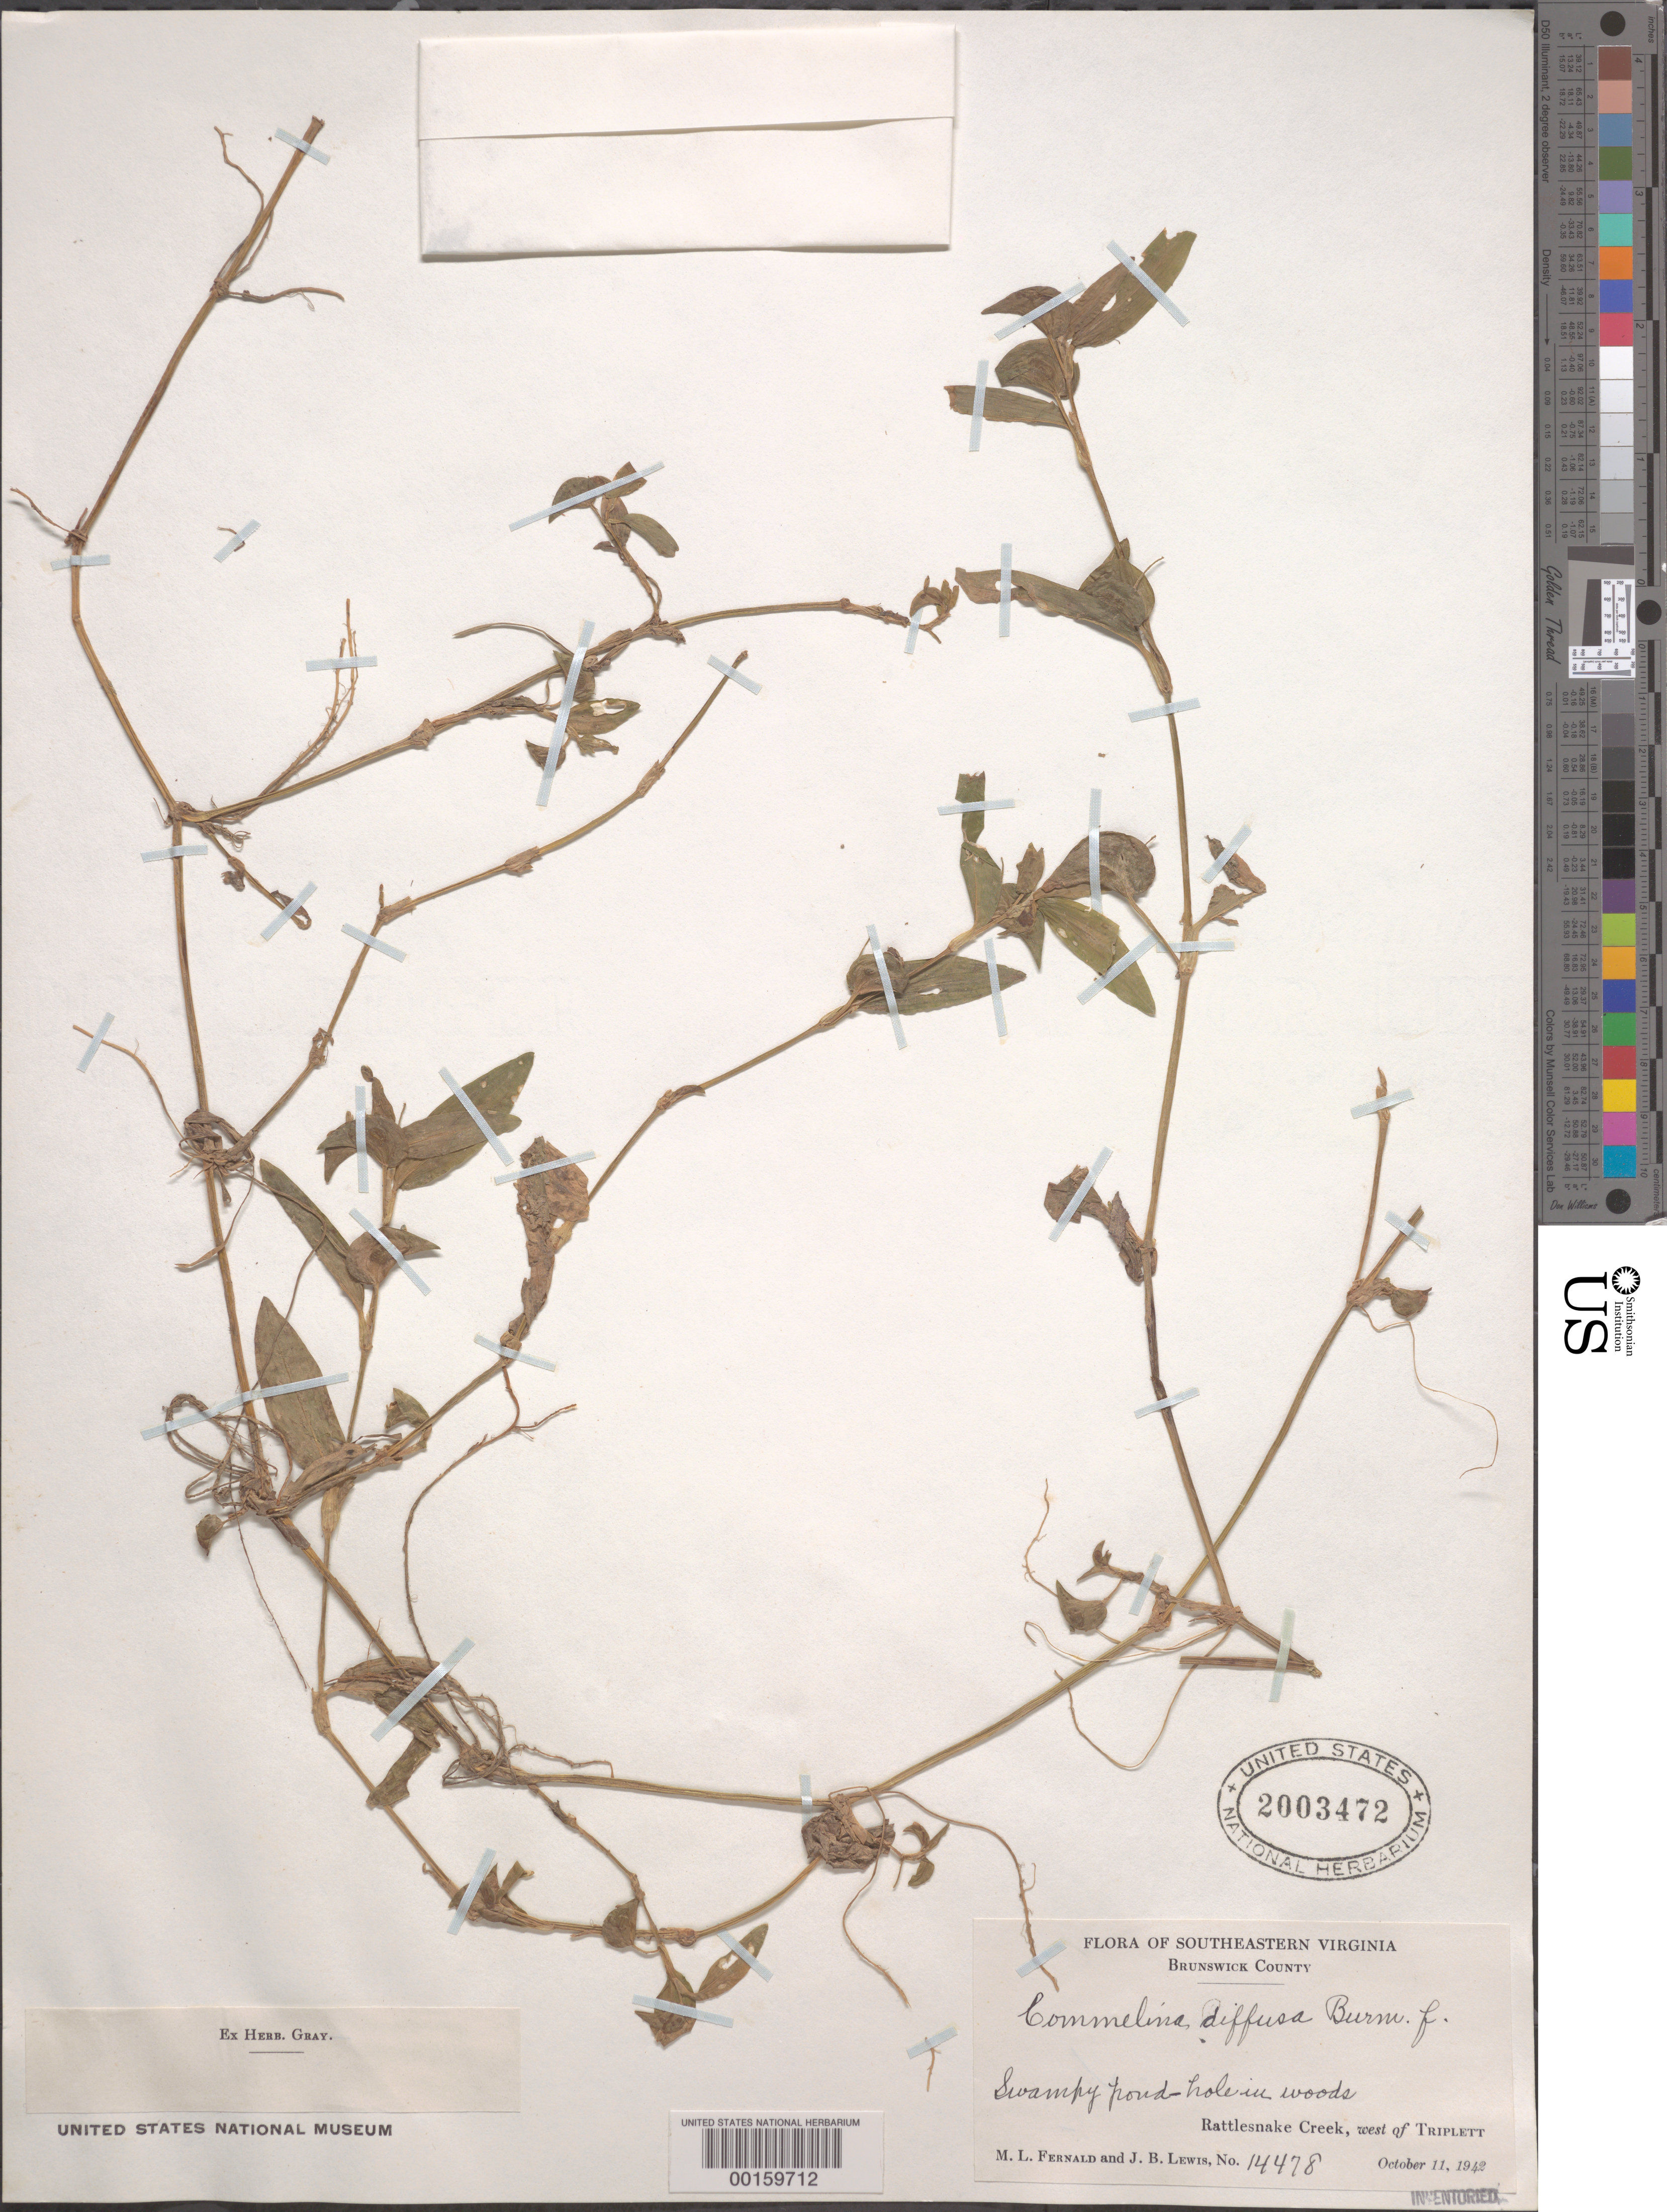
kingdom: Plantae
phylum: Tracheophyta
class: Liliopsida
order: Commelinales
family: Commelinaceae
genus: Commelina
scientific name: Commelina diffusa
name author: Burm. f.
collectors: M. L. Fernald & J. B. Lewis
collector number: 14478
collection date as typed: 11 Oct 1942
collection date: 1942-10-11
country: United States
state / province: Virginia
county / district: Brunswick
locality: Rattlesnake creek, w of triplett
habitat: Swampy pond-hole in woods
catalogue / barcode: US 2003472